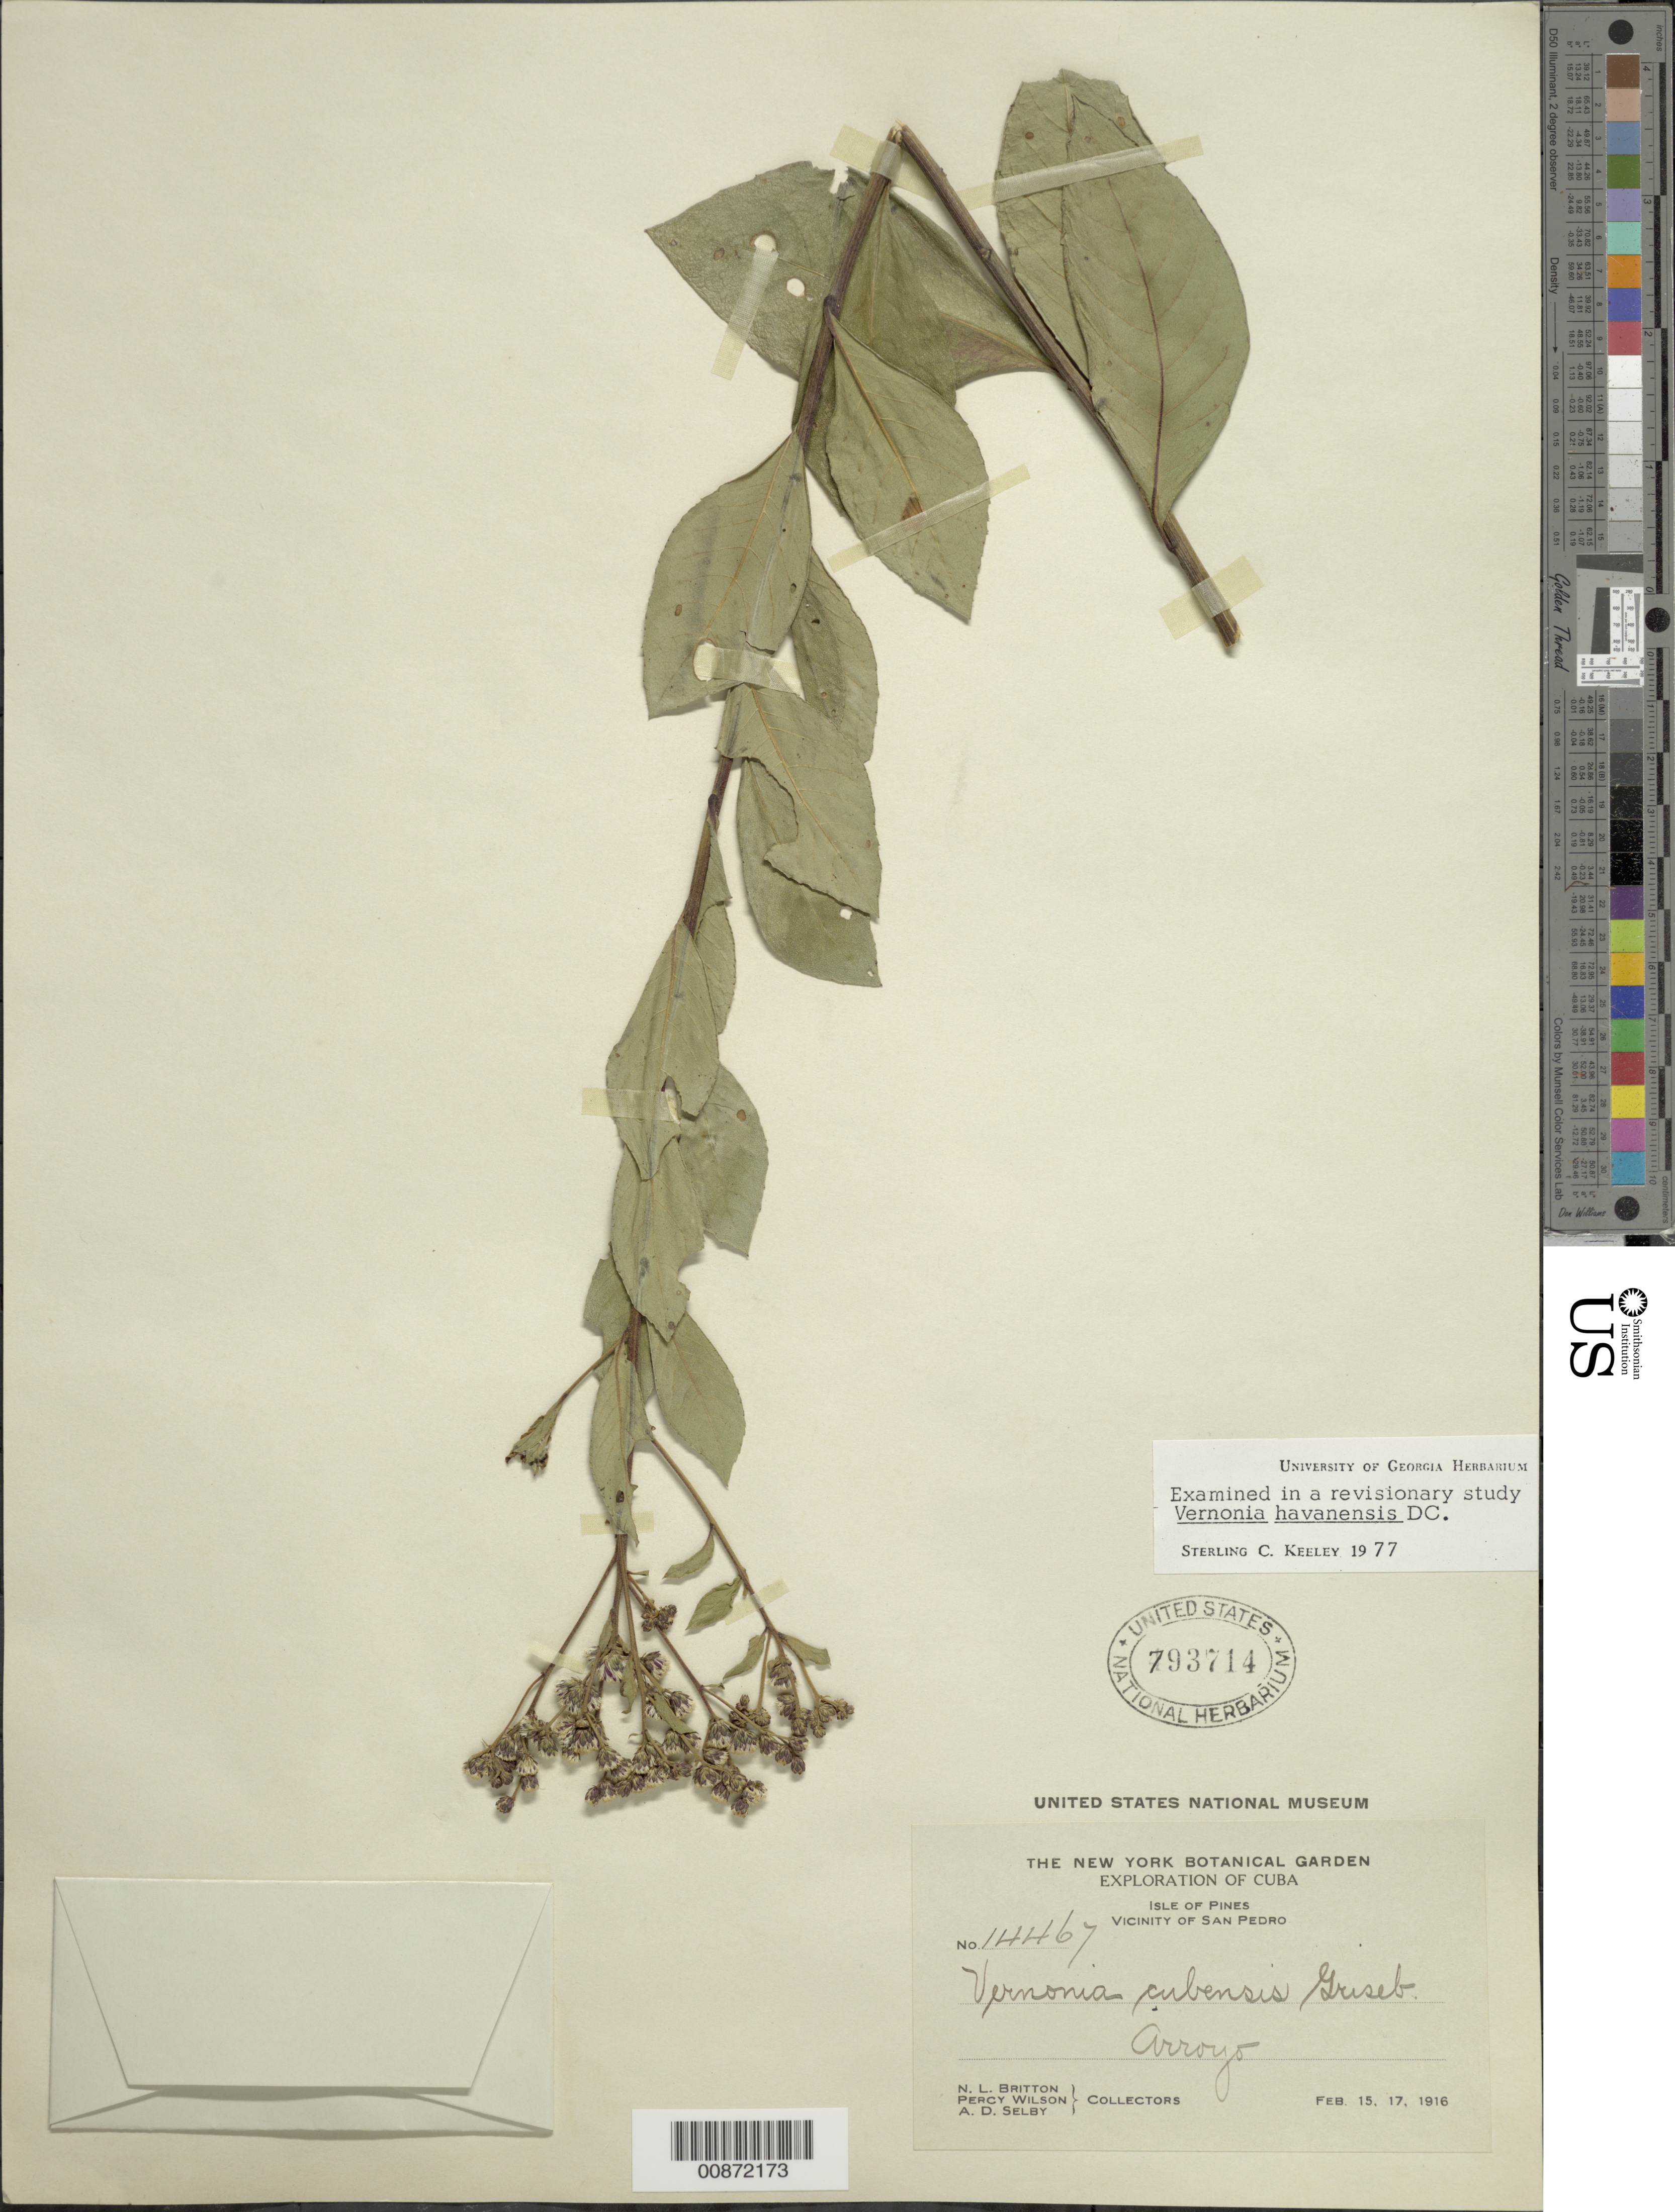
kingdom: Plantae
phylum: Tracheophyta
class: Magnoliopsida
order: Asterales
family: Asteraceae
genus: Vernonanthura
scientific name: Vernonanthura havanensis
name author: (DC.) H. Rob.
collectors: N. Britton, P. Wilson & A. Selby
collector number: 14467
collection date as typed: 15 Feb 1916 and 17 Feb 1916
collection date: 1916-02-15,1916-02-17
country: Cuba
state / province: Isla de La Juventud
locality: Vicinity of San Pedro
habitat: Arroyo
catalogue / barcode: US 793714